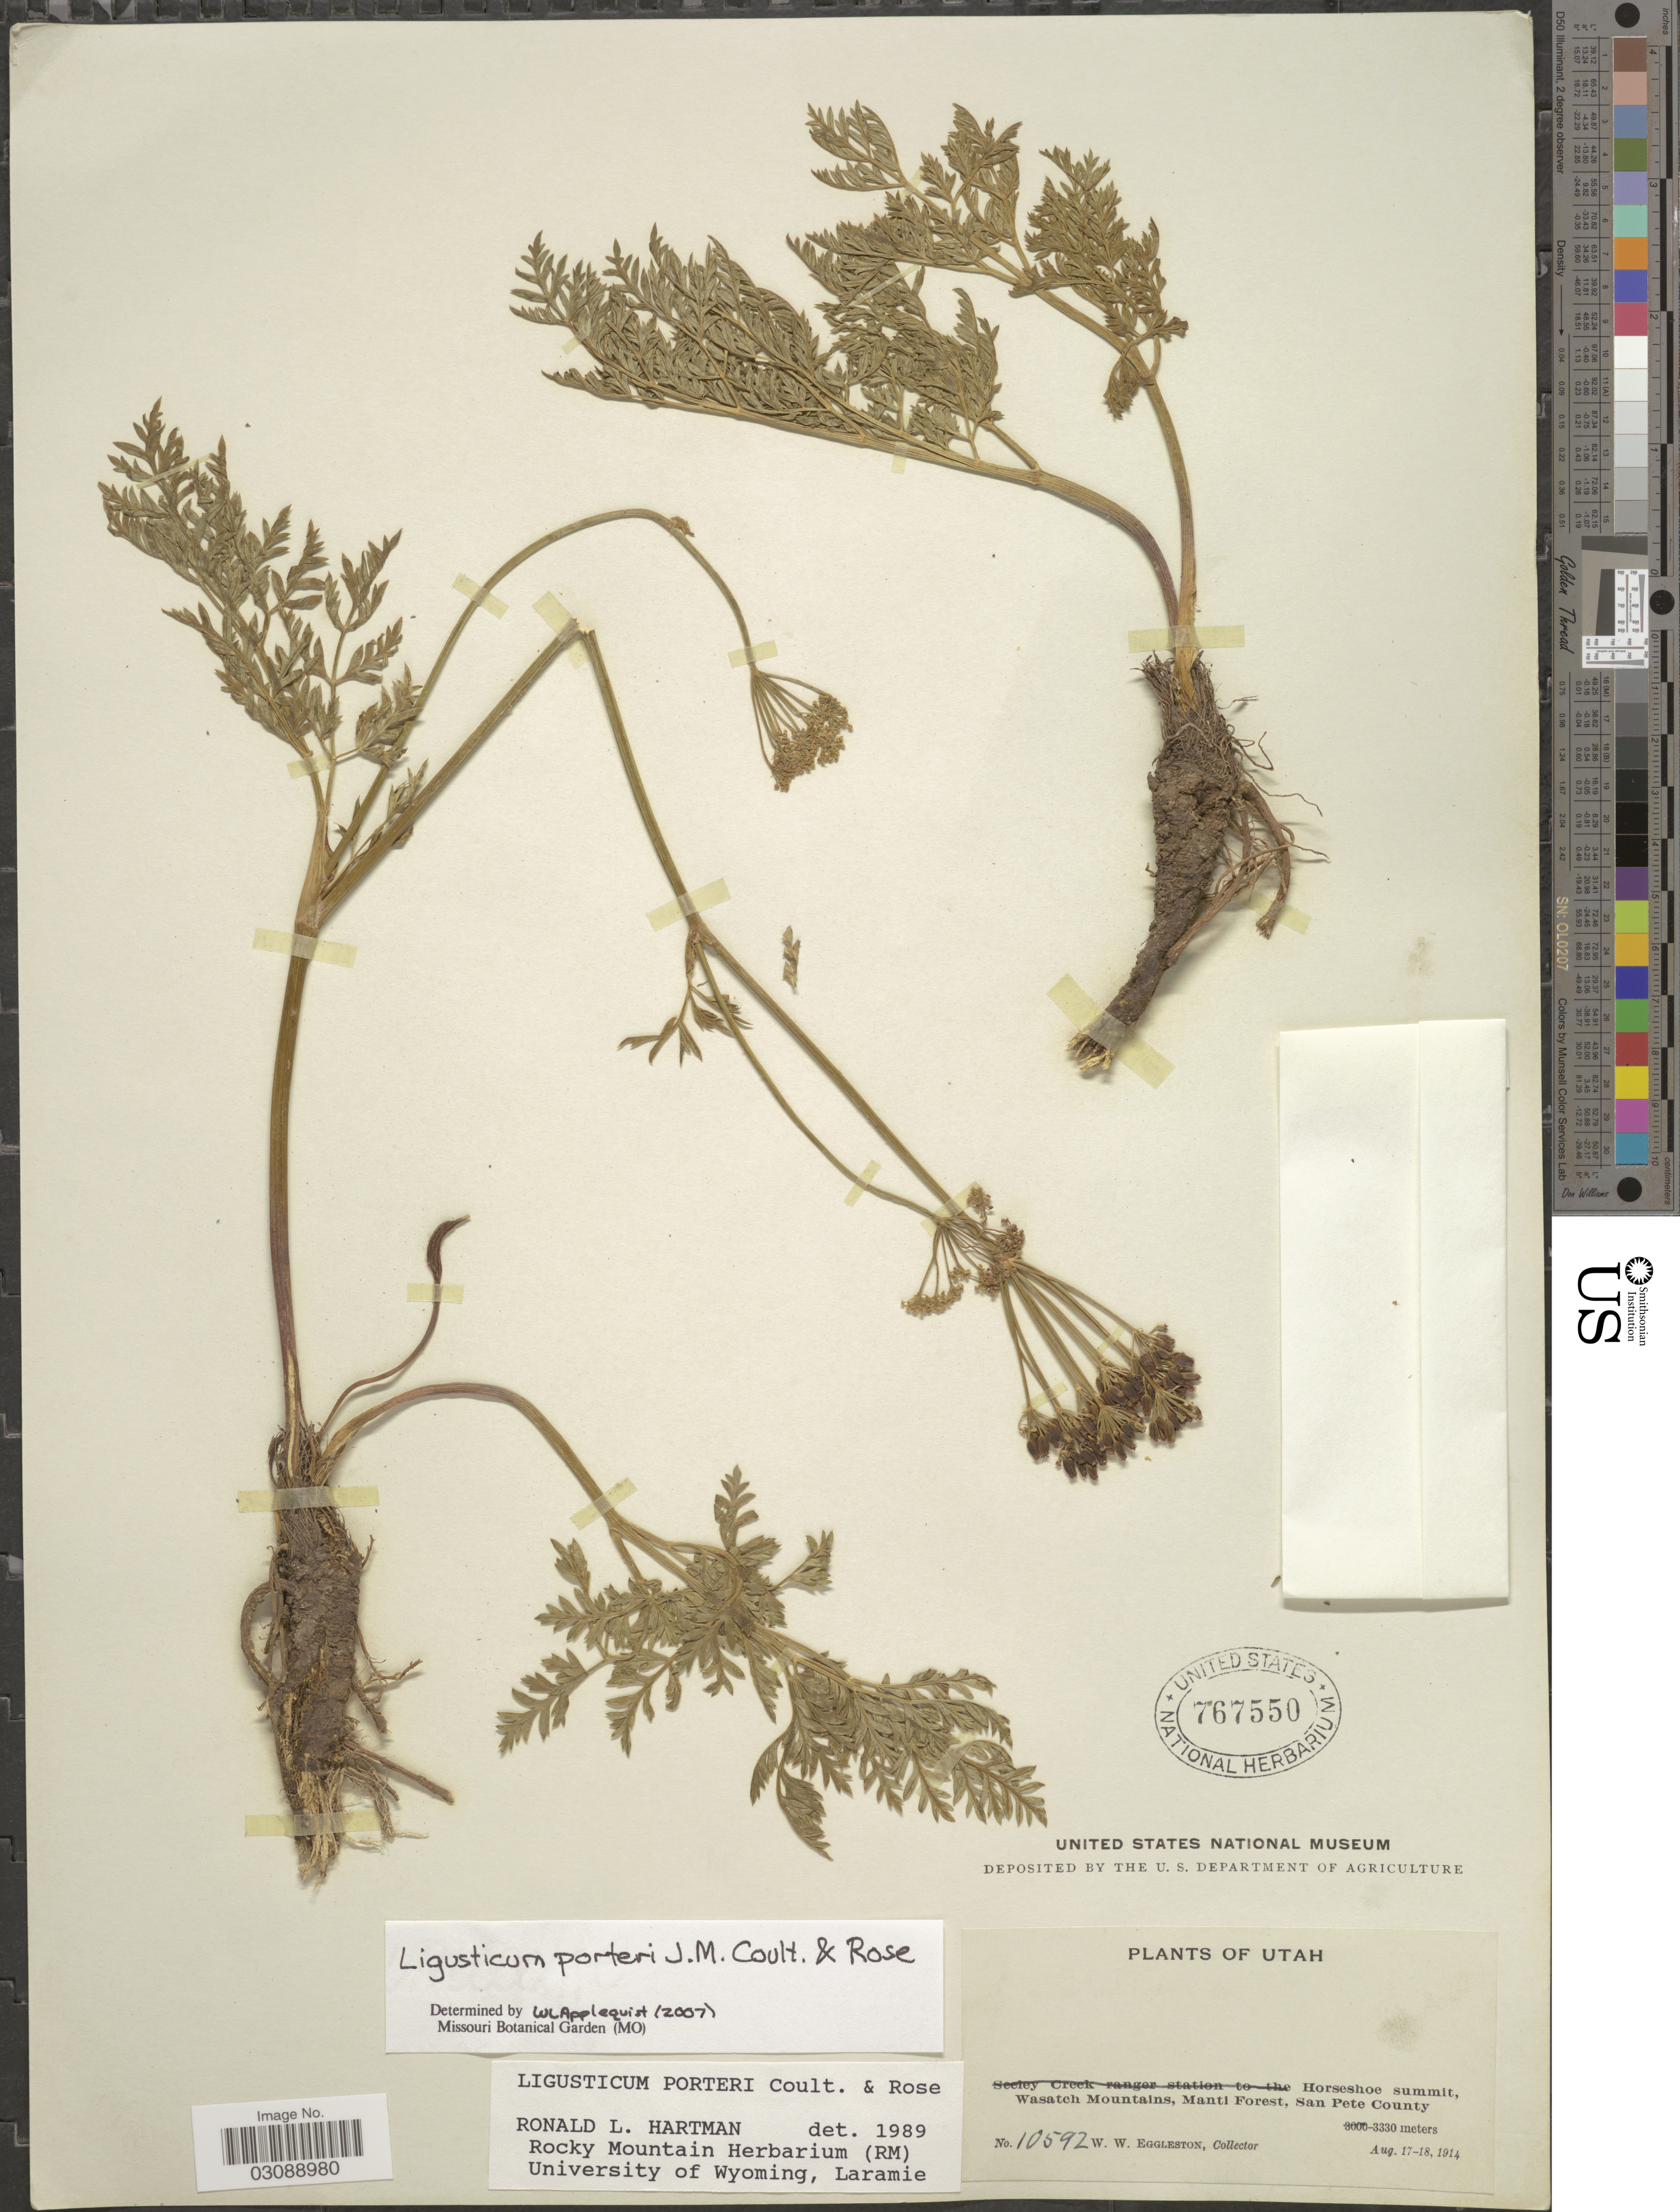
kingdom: Plantae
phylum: Tracheophyta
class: Magnoliopsida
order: Apiales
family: Apiaceae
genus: Ligusticum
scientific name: Ligusticum porteri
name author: J.M. Coult. & Rose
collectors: W. W. Eggleston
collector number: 10592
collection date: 1914-08-17/1914-08-18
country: United States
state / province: Utah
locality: Horseshoe summit, Wasatch Mountains, Manti Forest, San Pete County.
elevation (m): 3330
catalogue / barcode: US 767550